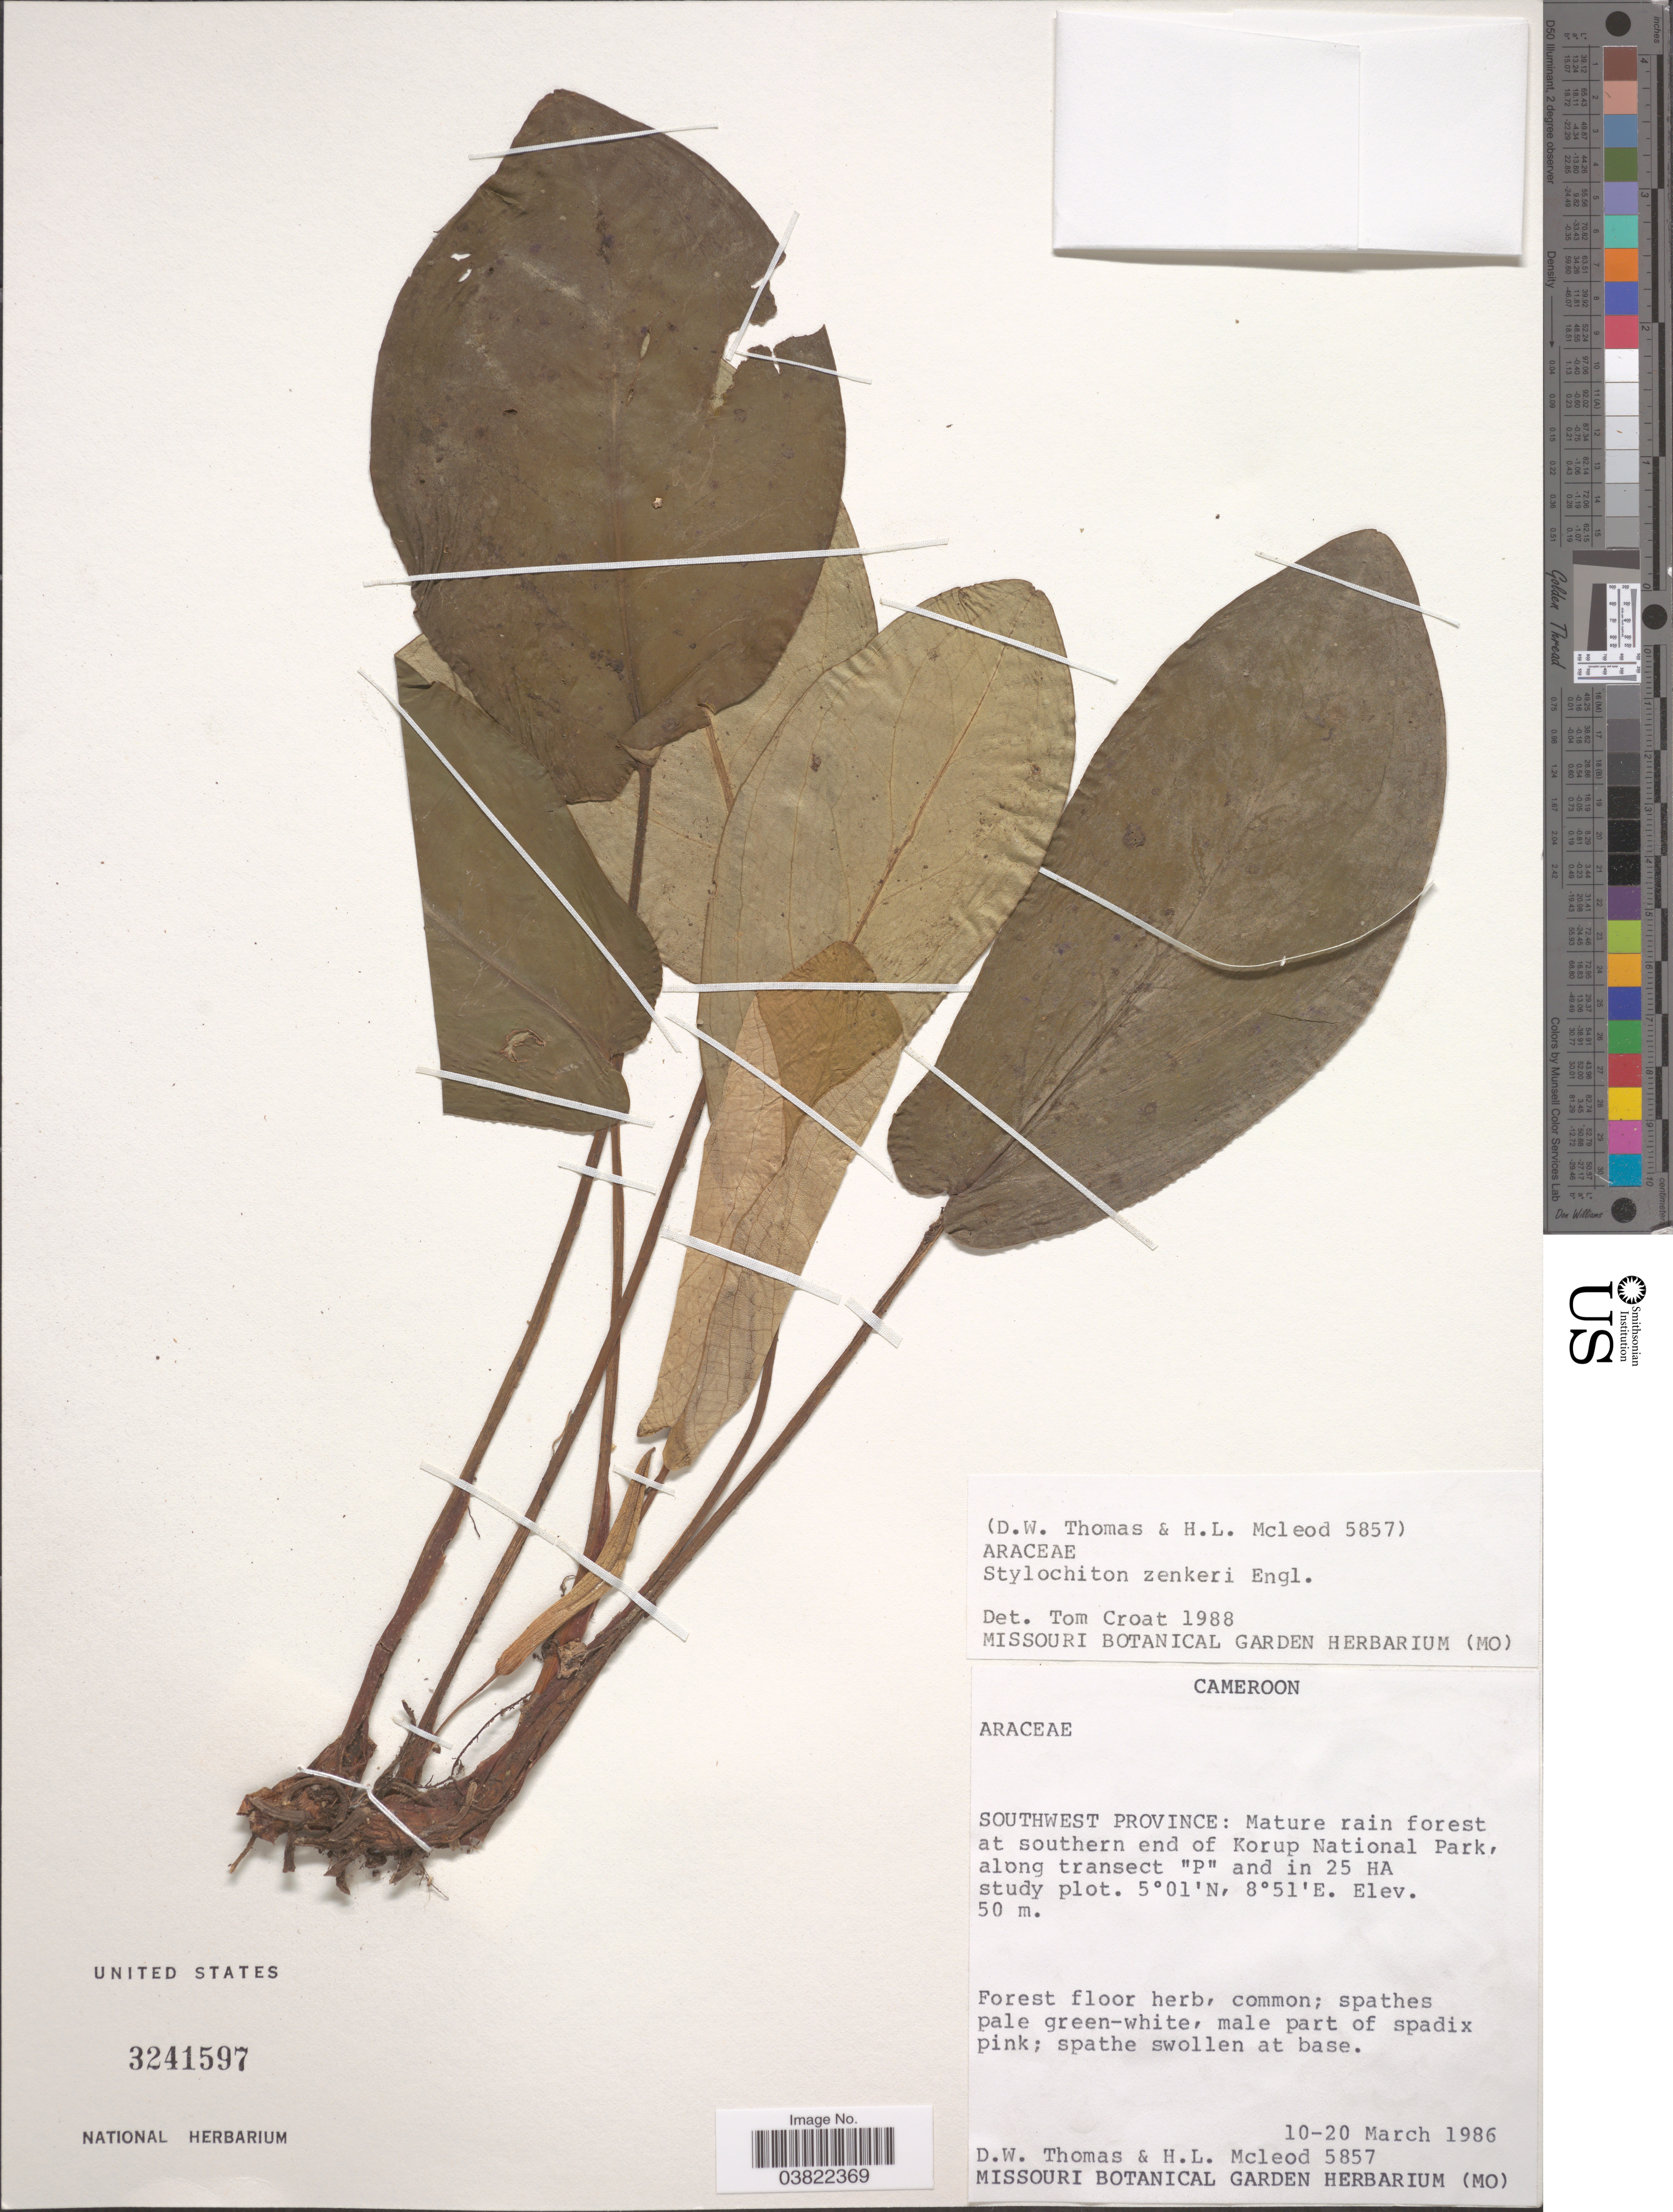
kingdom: Plantae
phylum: Tracheophyta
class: Liliopsida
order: Alismatales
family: Araceae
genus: Stylochaeton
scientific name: Stylochaeton zenkeri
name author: Engl.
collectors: D. W. Thomas & H. Mcleod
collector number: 5857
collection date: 1986-03-10/1986-03-20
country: Cameroon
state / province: Sud-Ouest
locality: Southwest Province: Mature rain forest at southern end of Korup National Park, along transect 'P' and in 25 HA study plot.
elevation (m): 50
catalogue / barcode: US 3241597